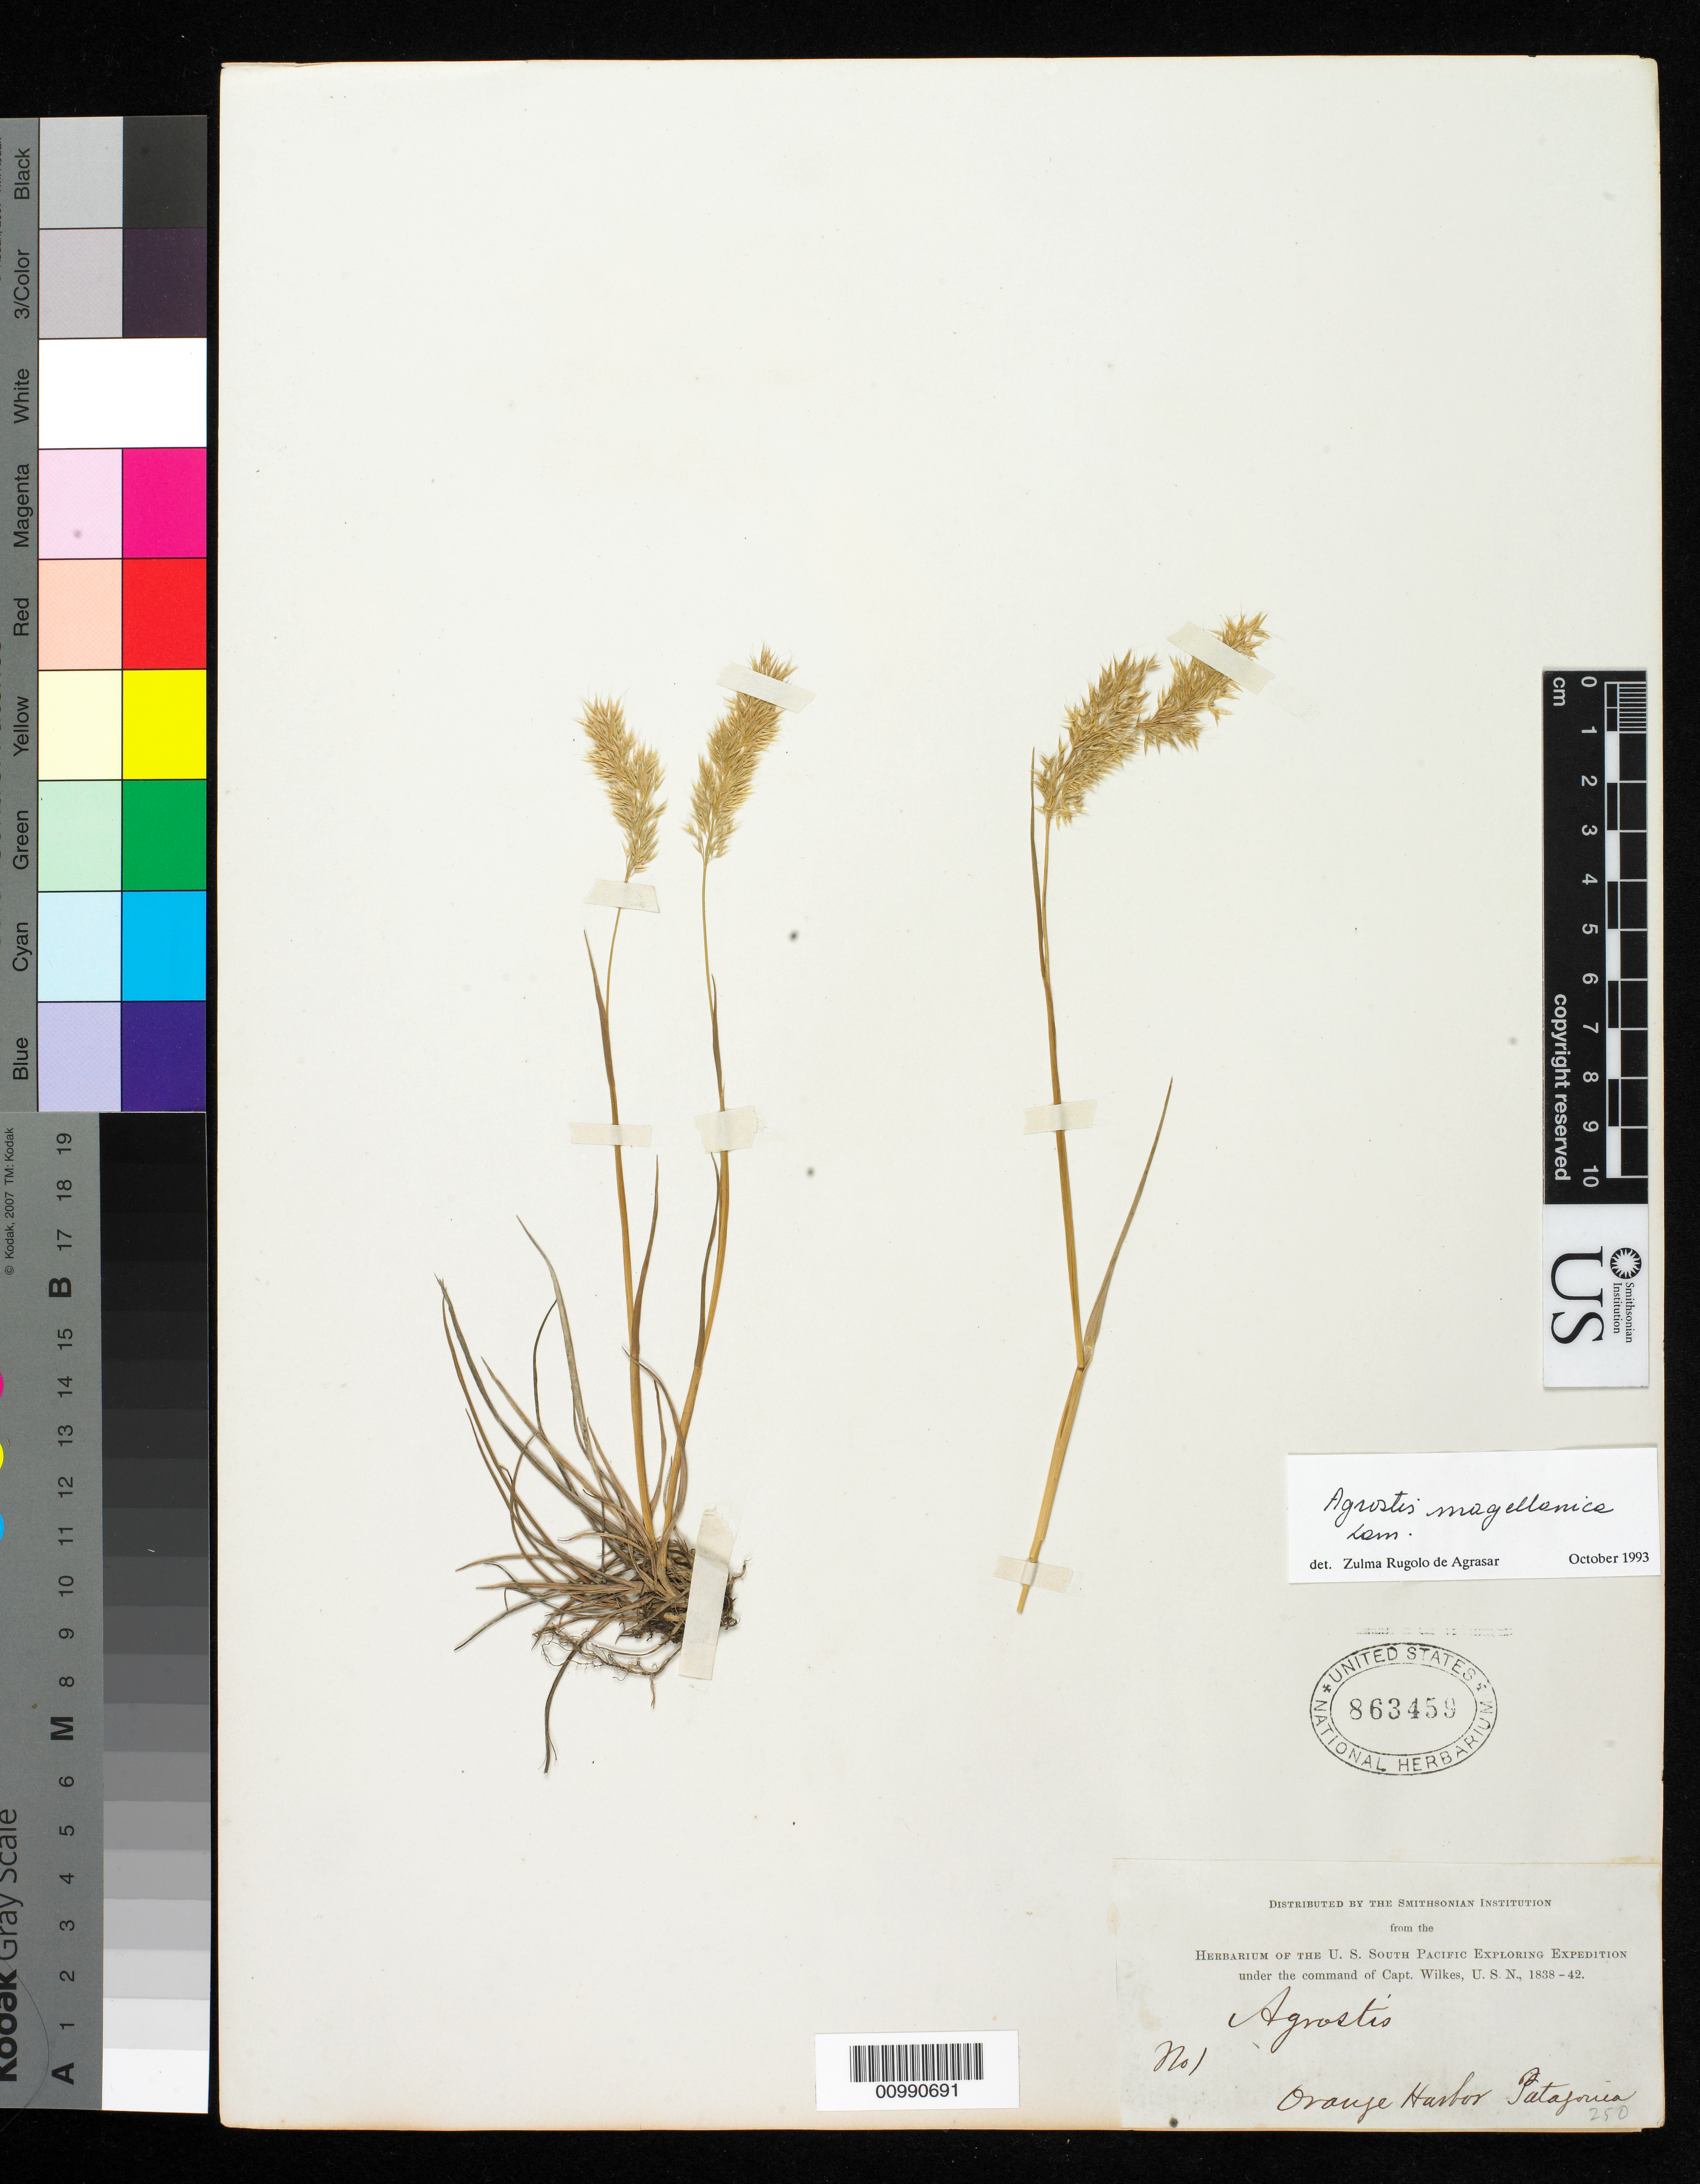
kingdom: Plantae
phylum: Tracheophyta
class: Liliopsida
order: Poales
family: Poaceae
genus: Agrostis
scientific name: Agrostis magellanica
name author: Lam.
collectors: Wilkes Explor. Exped.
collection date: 1838/1842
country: Argentina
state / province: Tierra del Fuego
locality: Orange Harbor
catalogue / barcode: US 863459